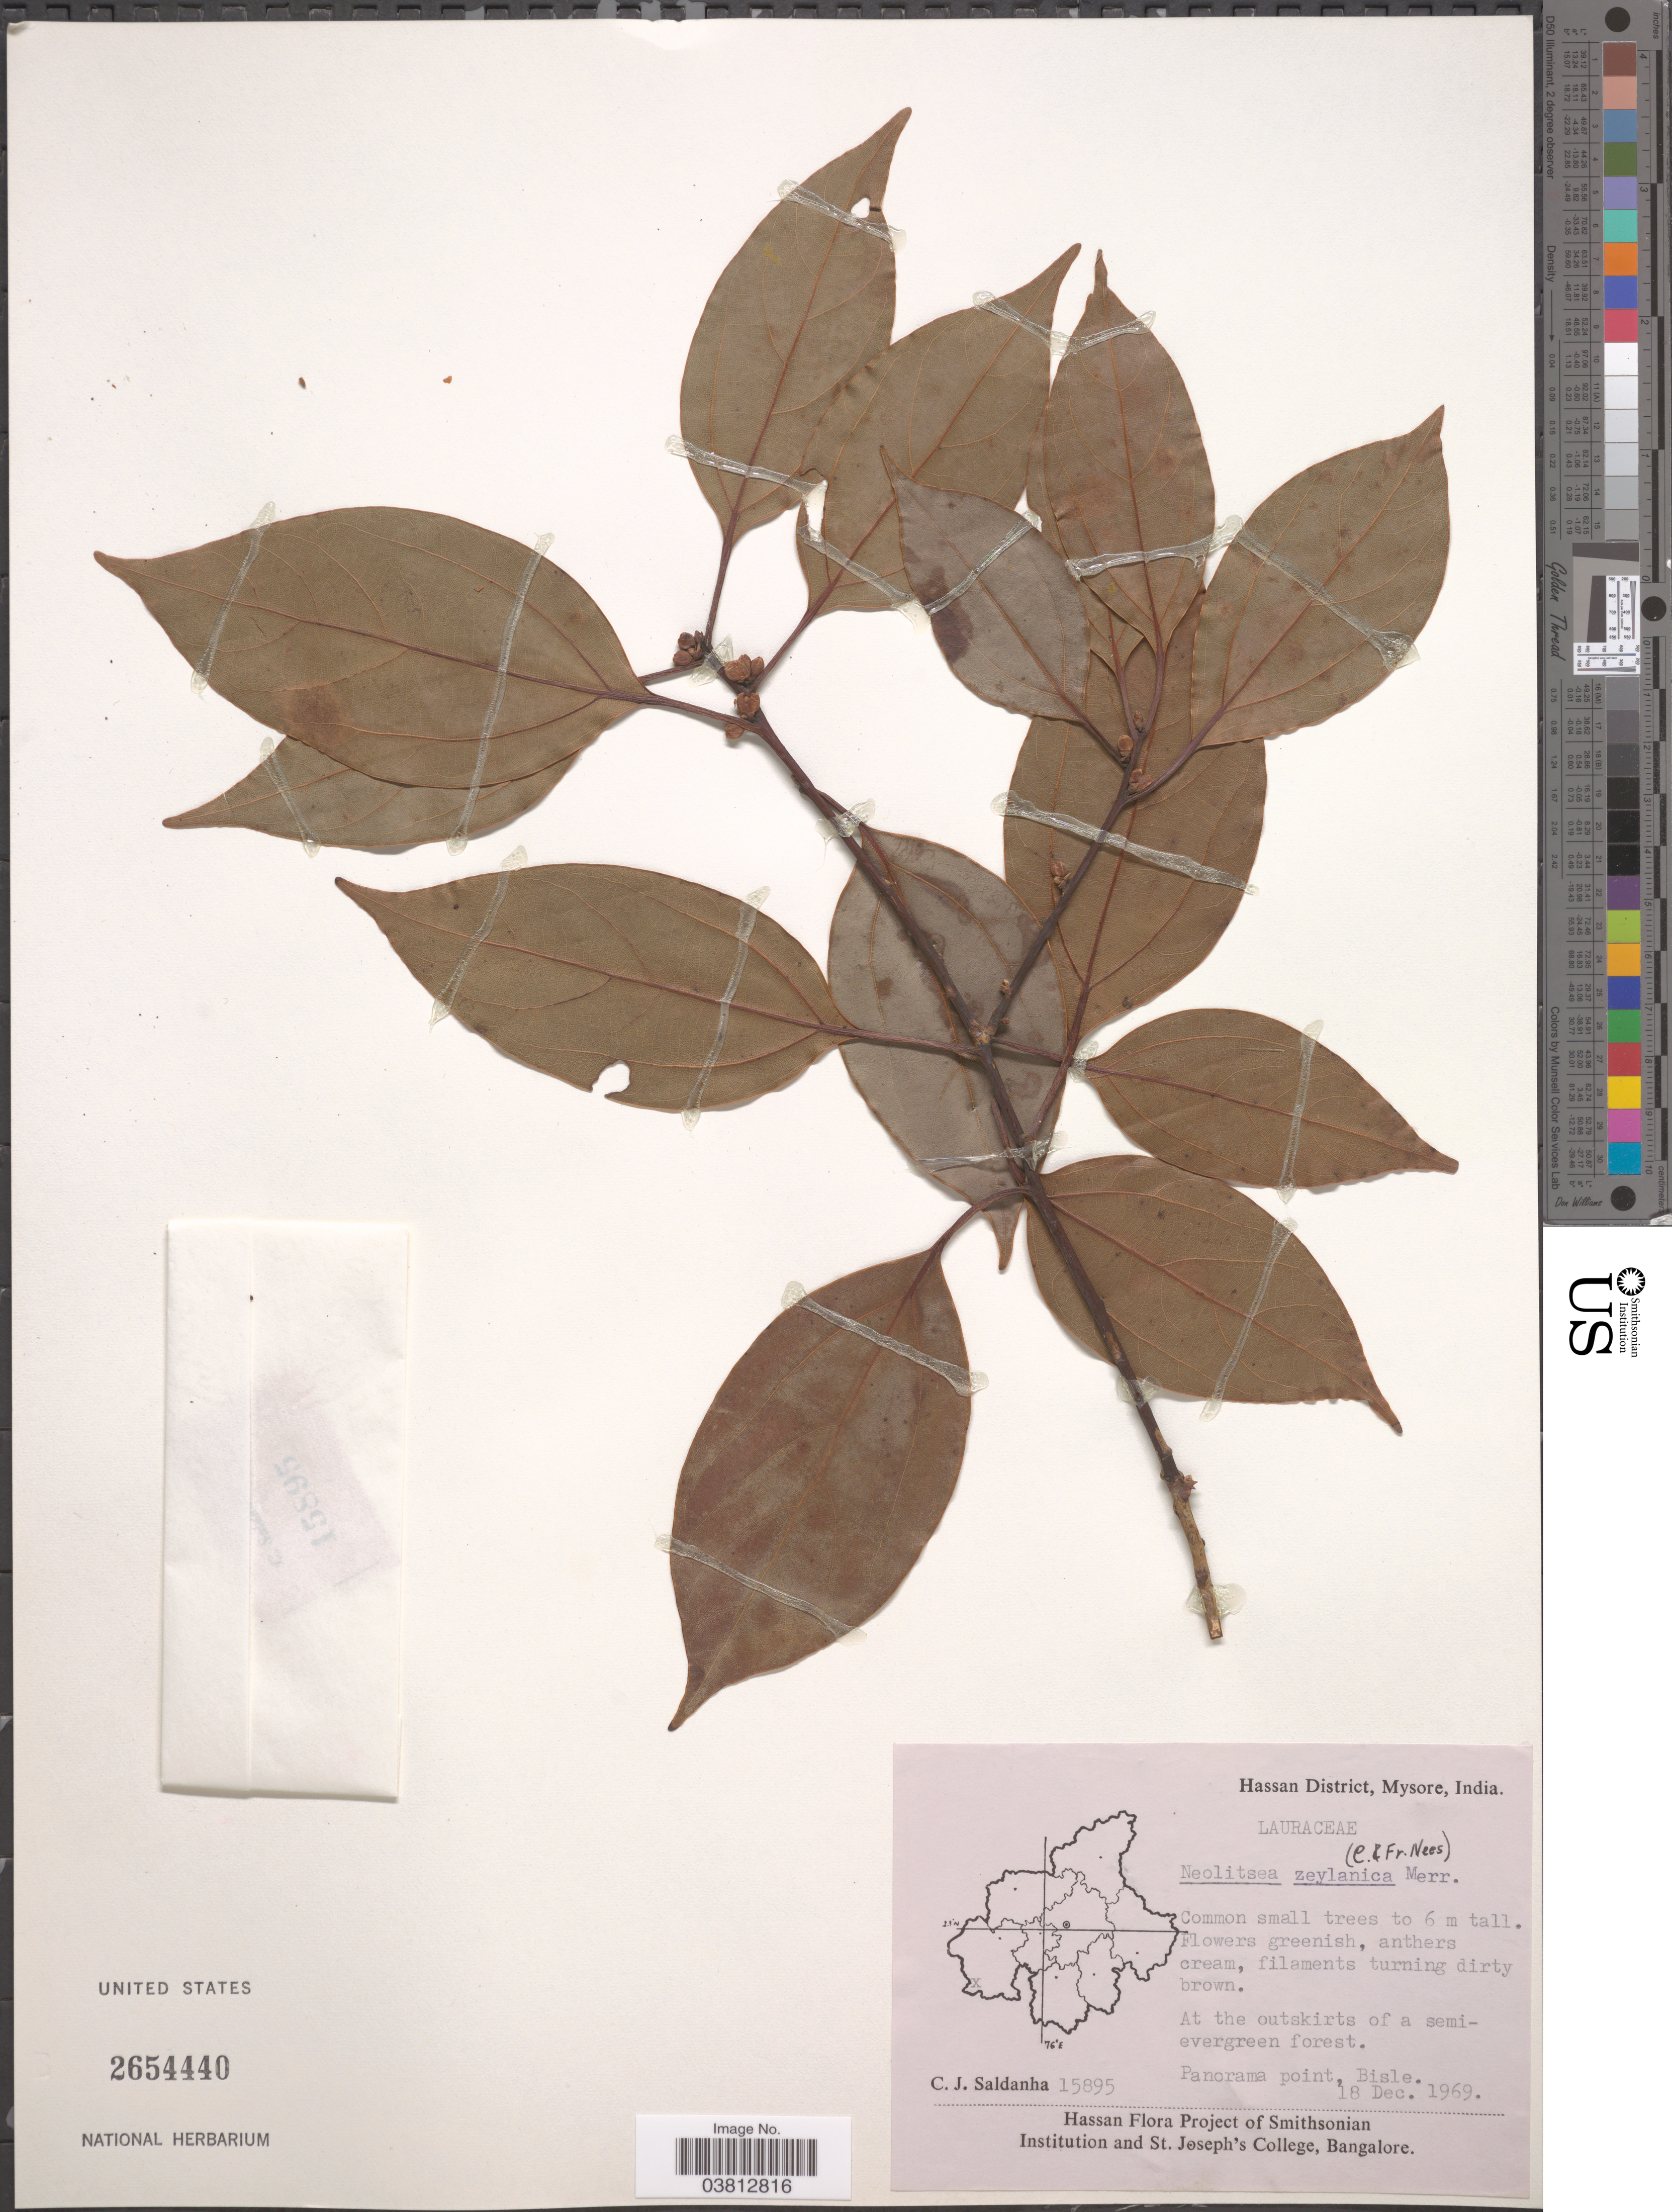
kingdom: Plantae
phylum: Tracheophyta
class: Magnoliopsida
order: Laurales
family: Lauraceae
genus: Neolitsea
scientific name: Neolitsea zeylanica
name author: (Nees & T. Nees) Merr.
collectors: C. J. Saldanha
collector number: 15895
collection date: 1969-12-18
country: India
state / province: Karnataka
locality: Hassan District, Mysore. Panorama point, Bisle.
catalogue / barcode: US 2654440